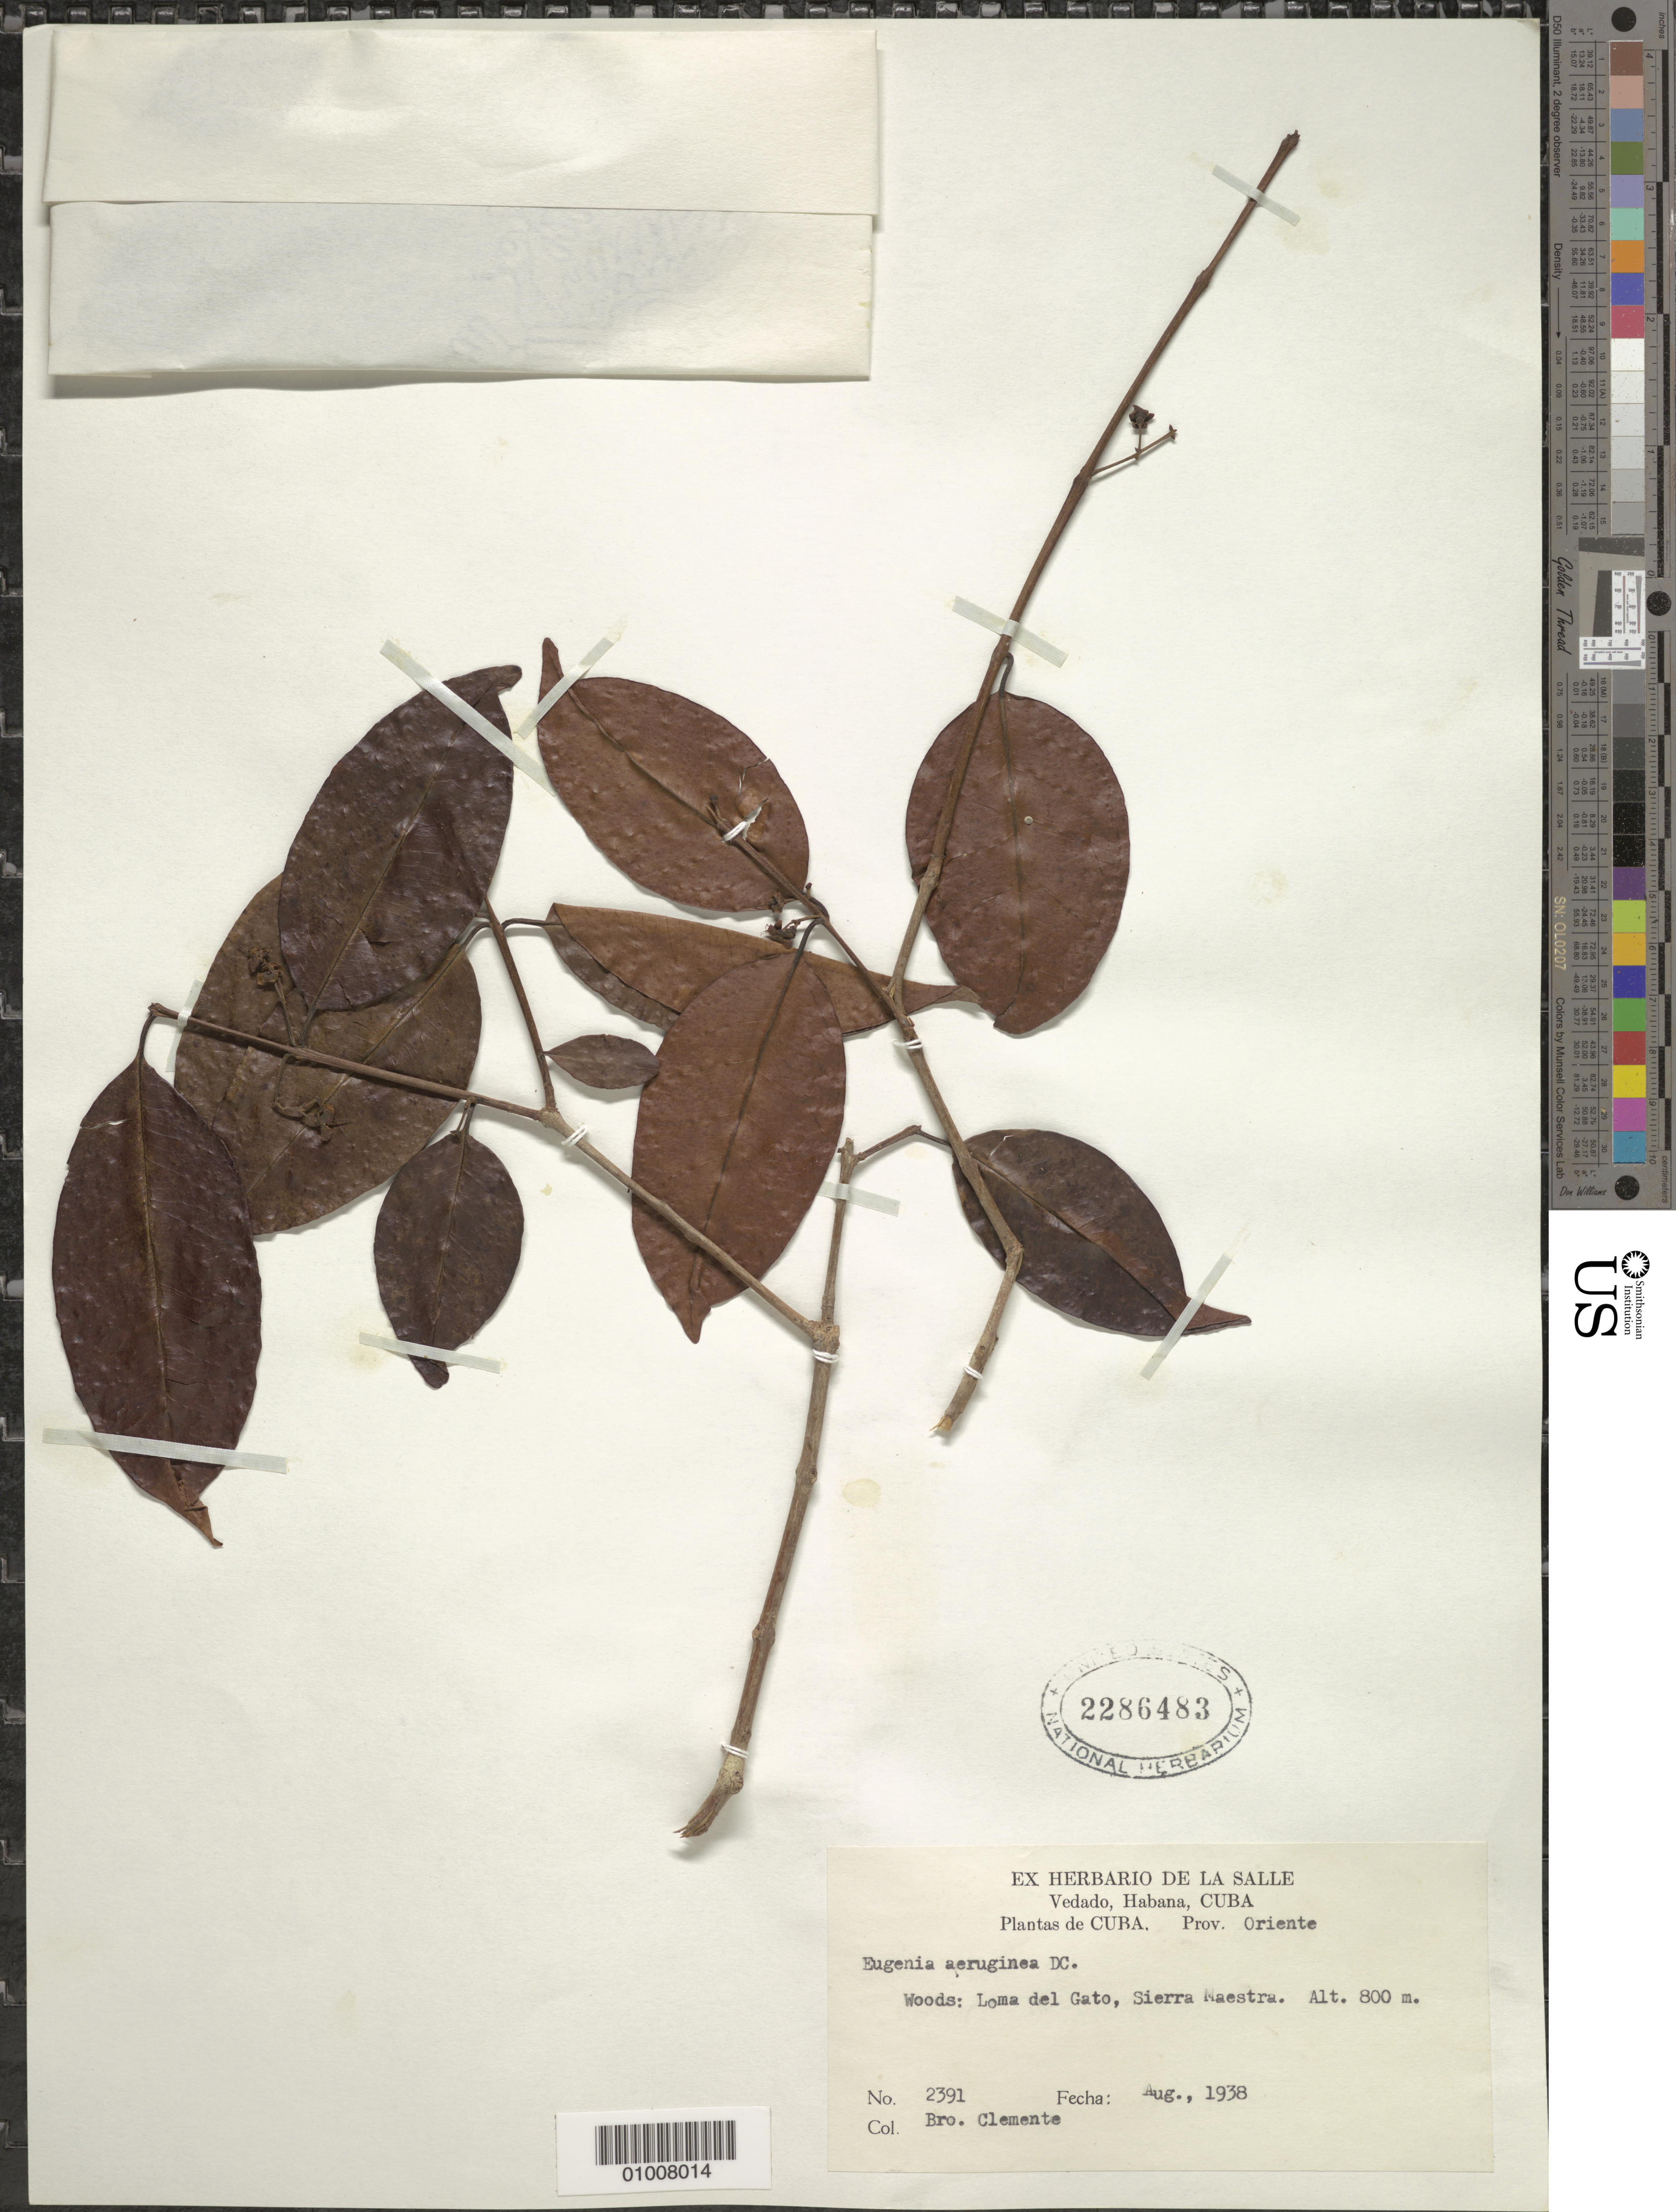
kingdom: Plantae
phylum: Tracheophyta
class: Magnoliopsida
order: Myrtales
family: Myrtaceae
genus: Eugenia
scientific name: Eugenia aeruginea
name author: DC.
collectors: Bro. Clemente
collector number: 2391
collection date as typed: Aug 1938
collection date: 1938-08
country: Cuba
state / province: Oriente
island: Cuba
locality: Loma del Gato, Sierra Maestra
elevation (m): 800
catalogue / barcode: US 2286483